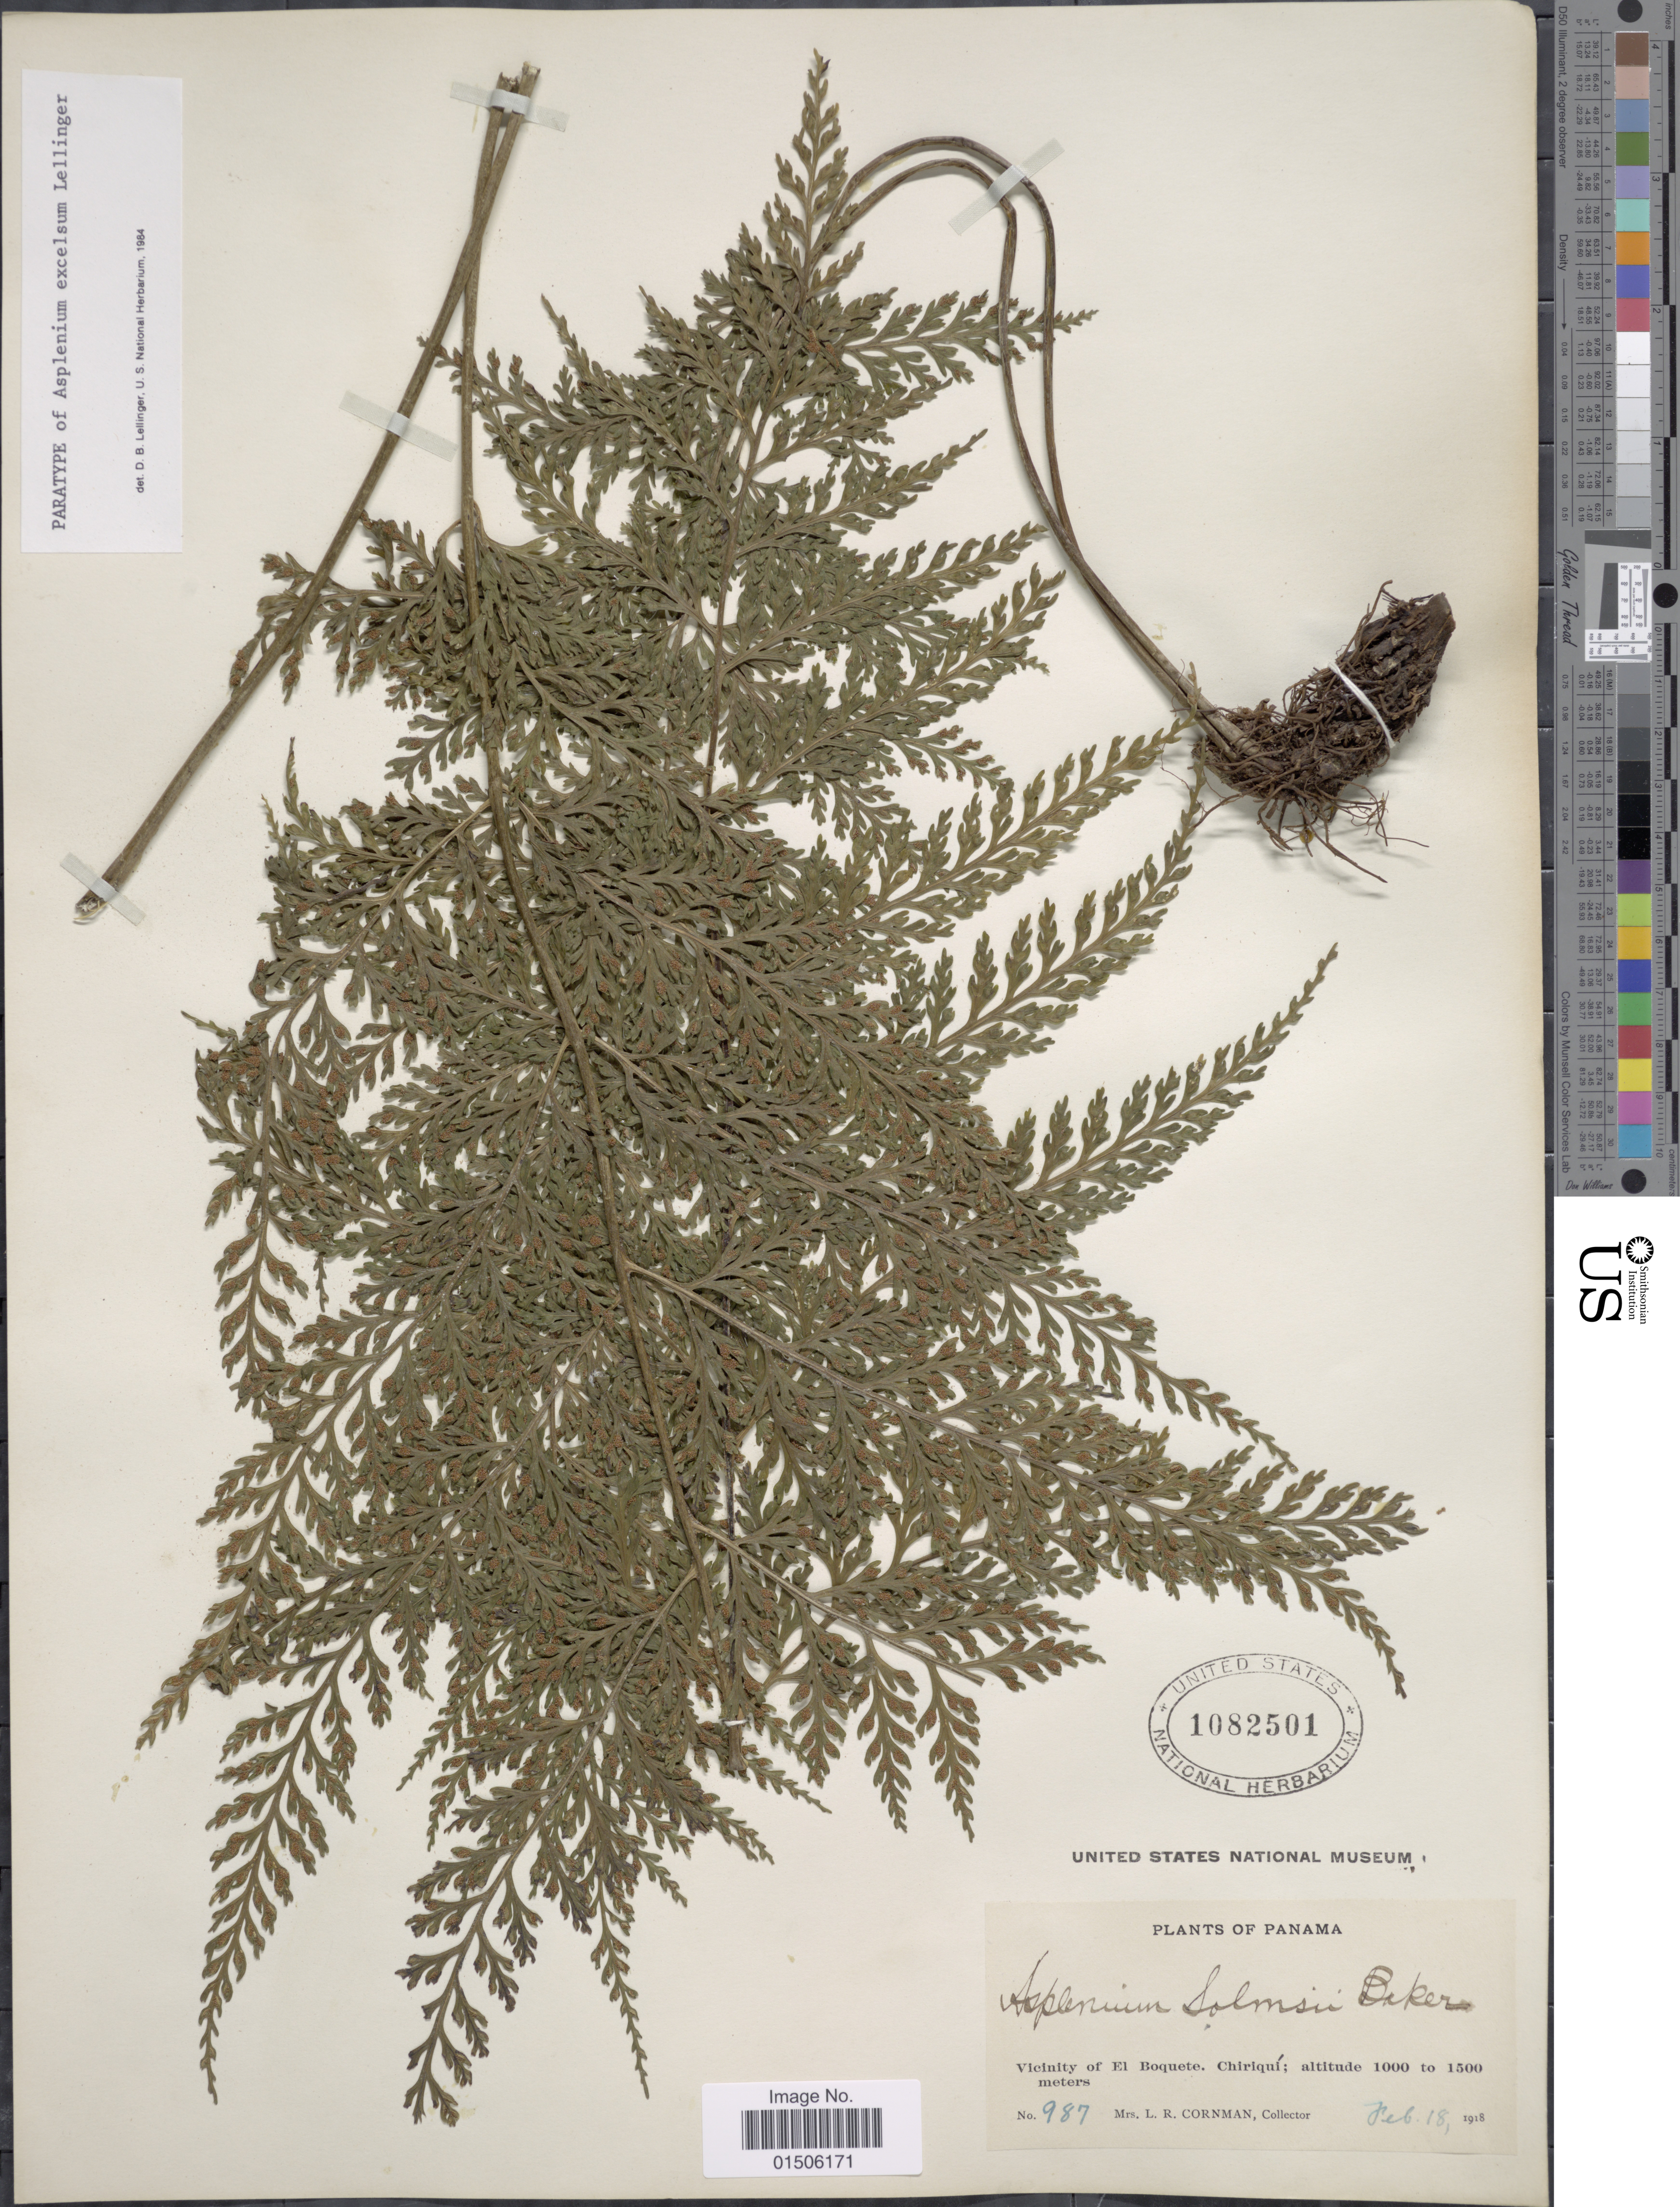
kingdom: Plantae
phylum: Tracheophyta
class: Polypodiopsida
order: Polypodiales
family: Aspleniaceae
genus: Asplenium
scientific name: Asplenium excelsum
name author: Lellinger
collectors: L. Cornman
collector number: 987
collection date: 1918-02-18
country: Panama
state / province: Chiriqui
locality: Vicinity of El Boquete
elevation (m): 1000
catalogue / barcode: US 1082501